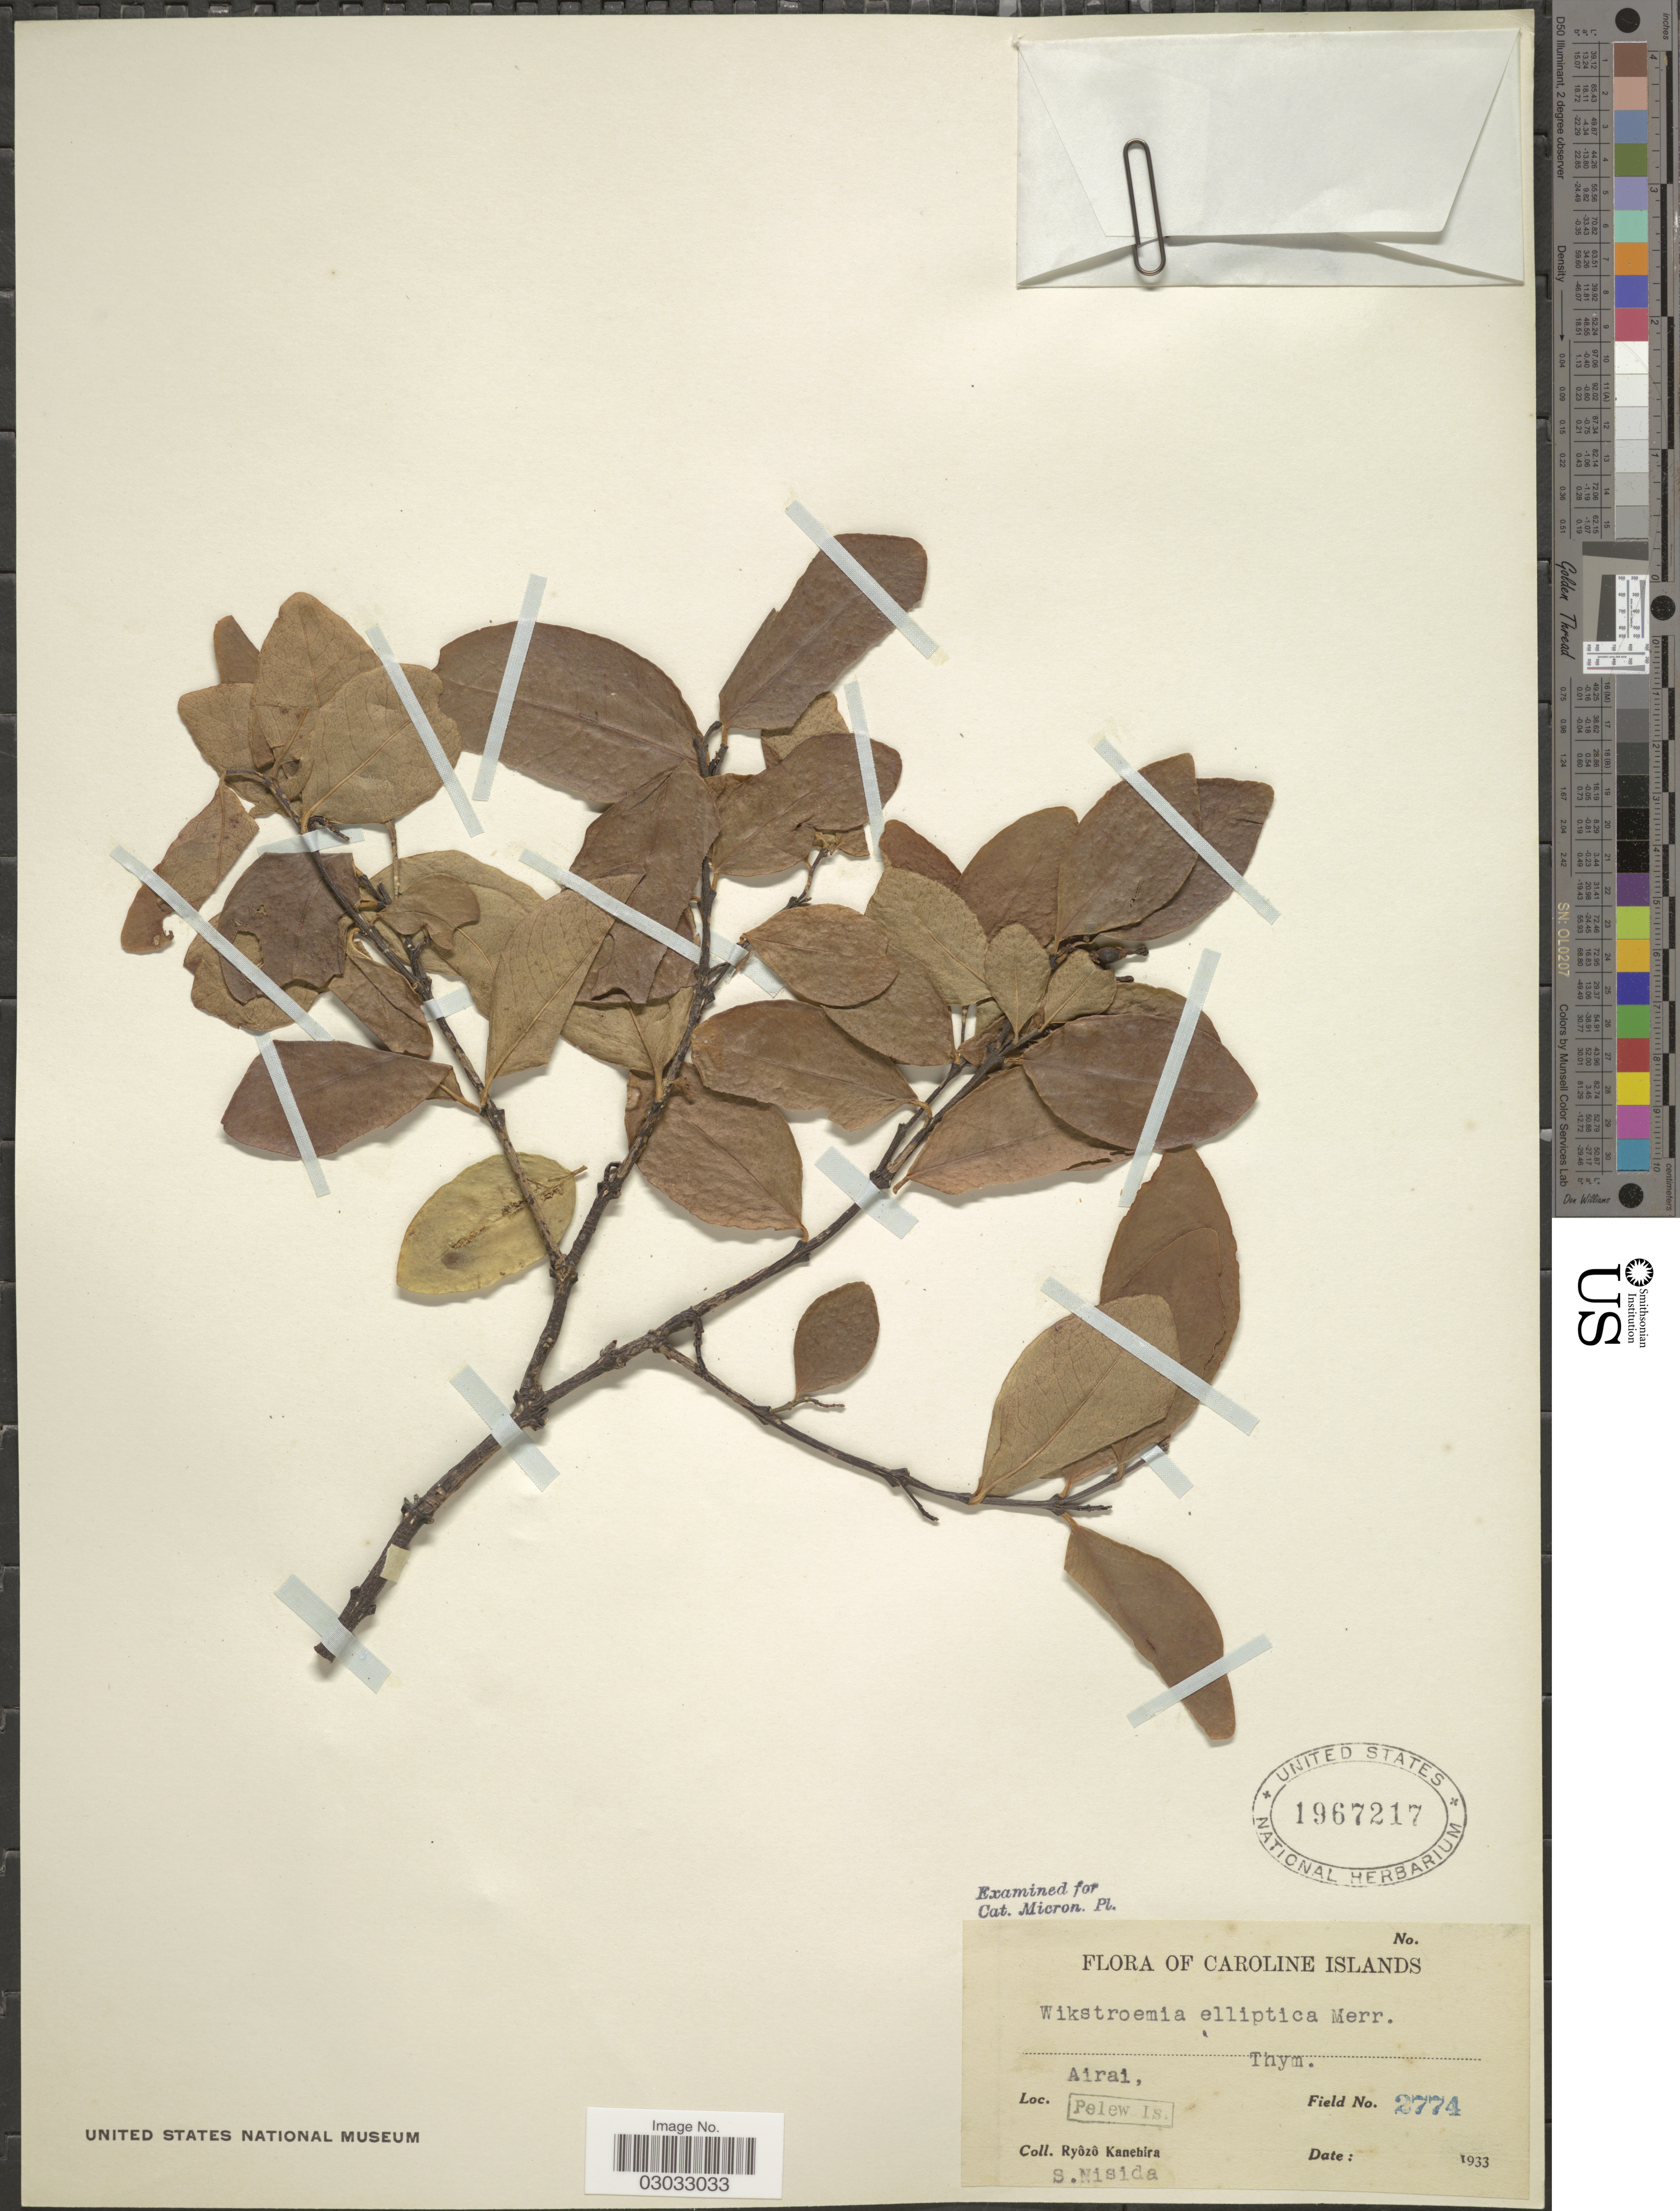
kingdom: Plantae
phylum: Tracheophyta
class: Magnoliopsida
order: Malvales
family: Thymelaeaceae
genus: Wikstroemia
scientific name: Wikstroemia elliptica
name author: Merr.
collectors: R. Kanehira & S. Nisida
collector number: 2774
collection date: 1933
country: Palau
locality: Caroline Islands, Airai, Pelew Is.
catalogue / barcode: US 1967217